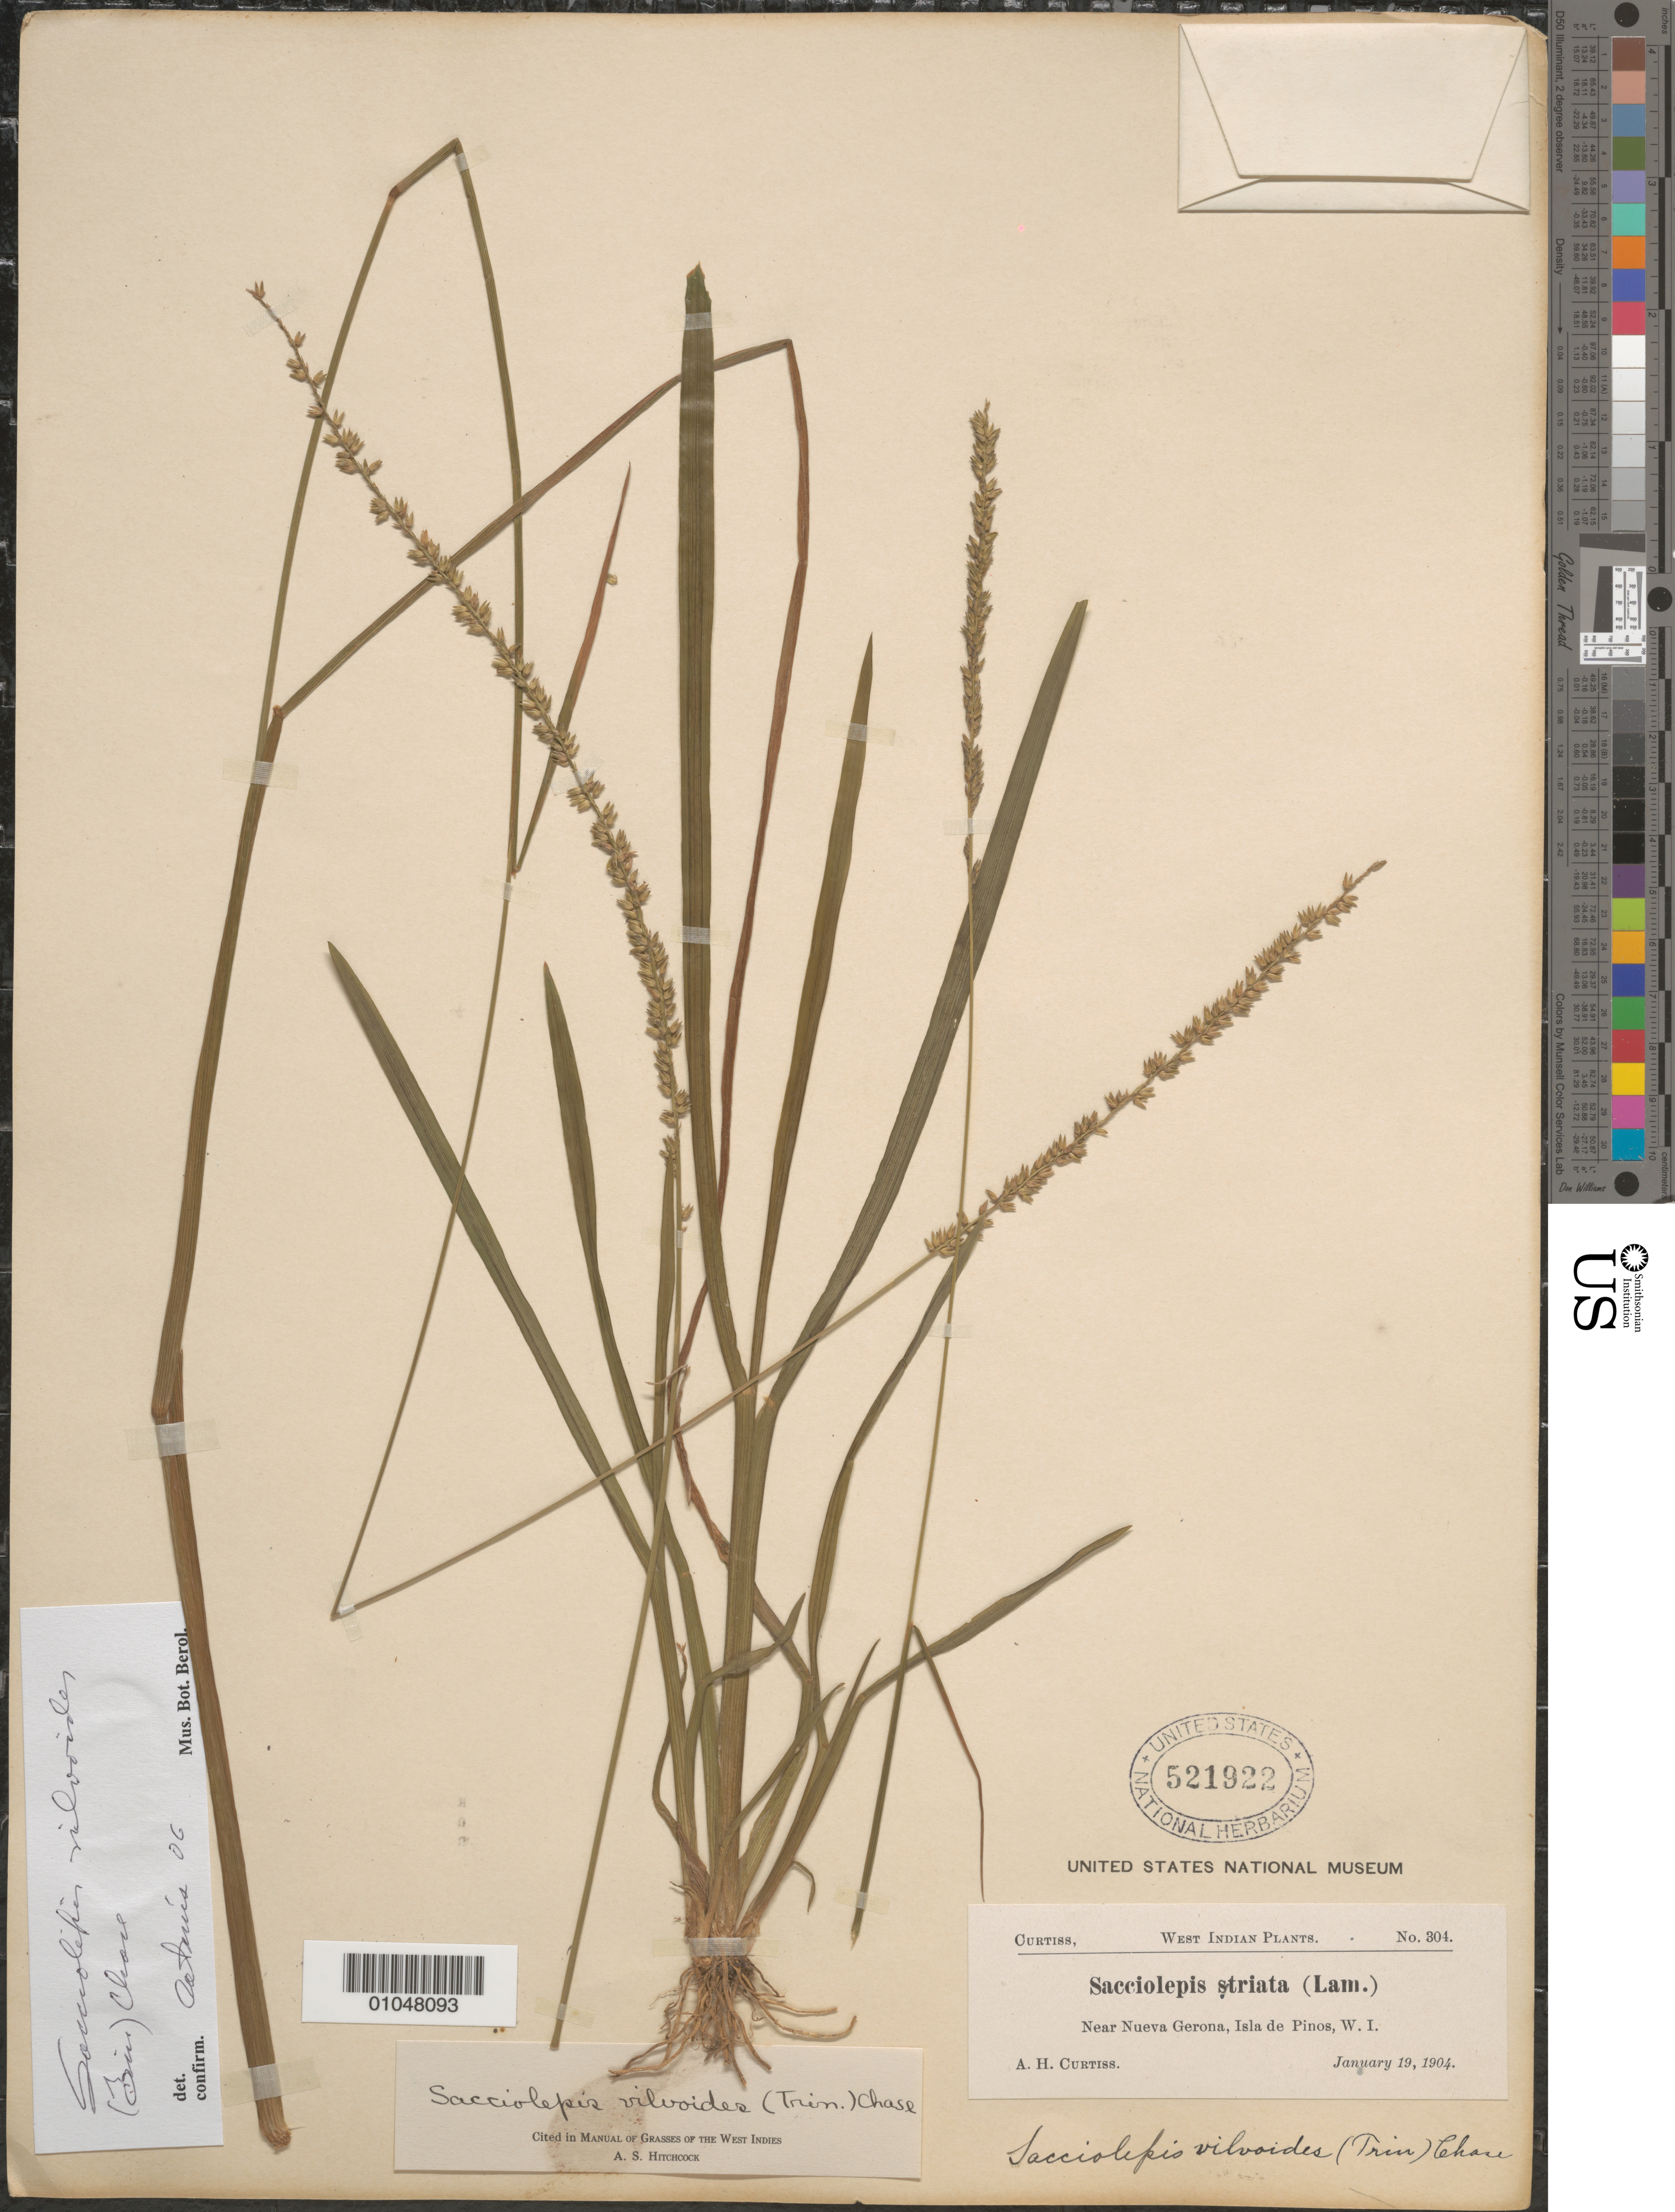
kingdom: Plantae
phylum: Tracheophyta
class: Liliopsida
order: Poales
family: Poaceae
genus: Sacciolepis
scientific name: Sacciolepis vilvoides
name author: (Trin.) Chase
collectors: A. H. Curtiss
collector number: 304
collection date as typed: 19 Jan 1904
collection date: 1904-01-19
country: Cuba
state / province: Isla de la Juventud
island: Isla de la Juventud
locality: [Isle of Pines], Near Nueva Gerona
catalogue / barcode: US 521922